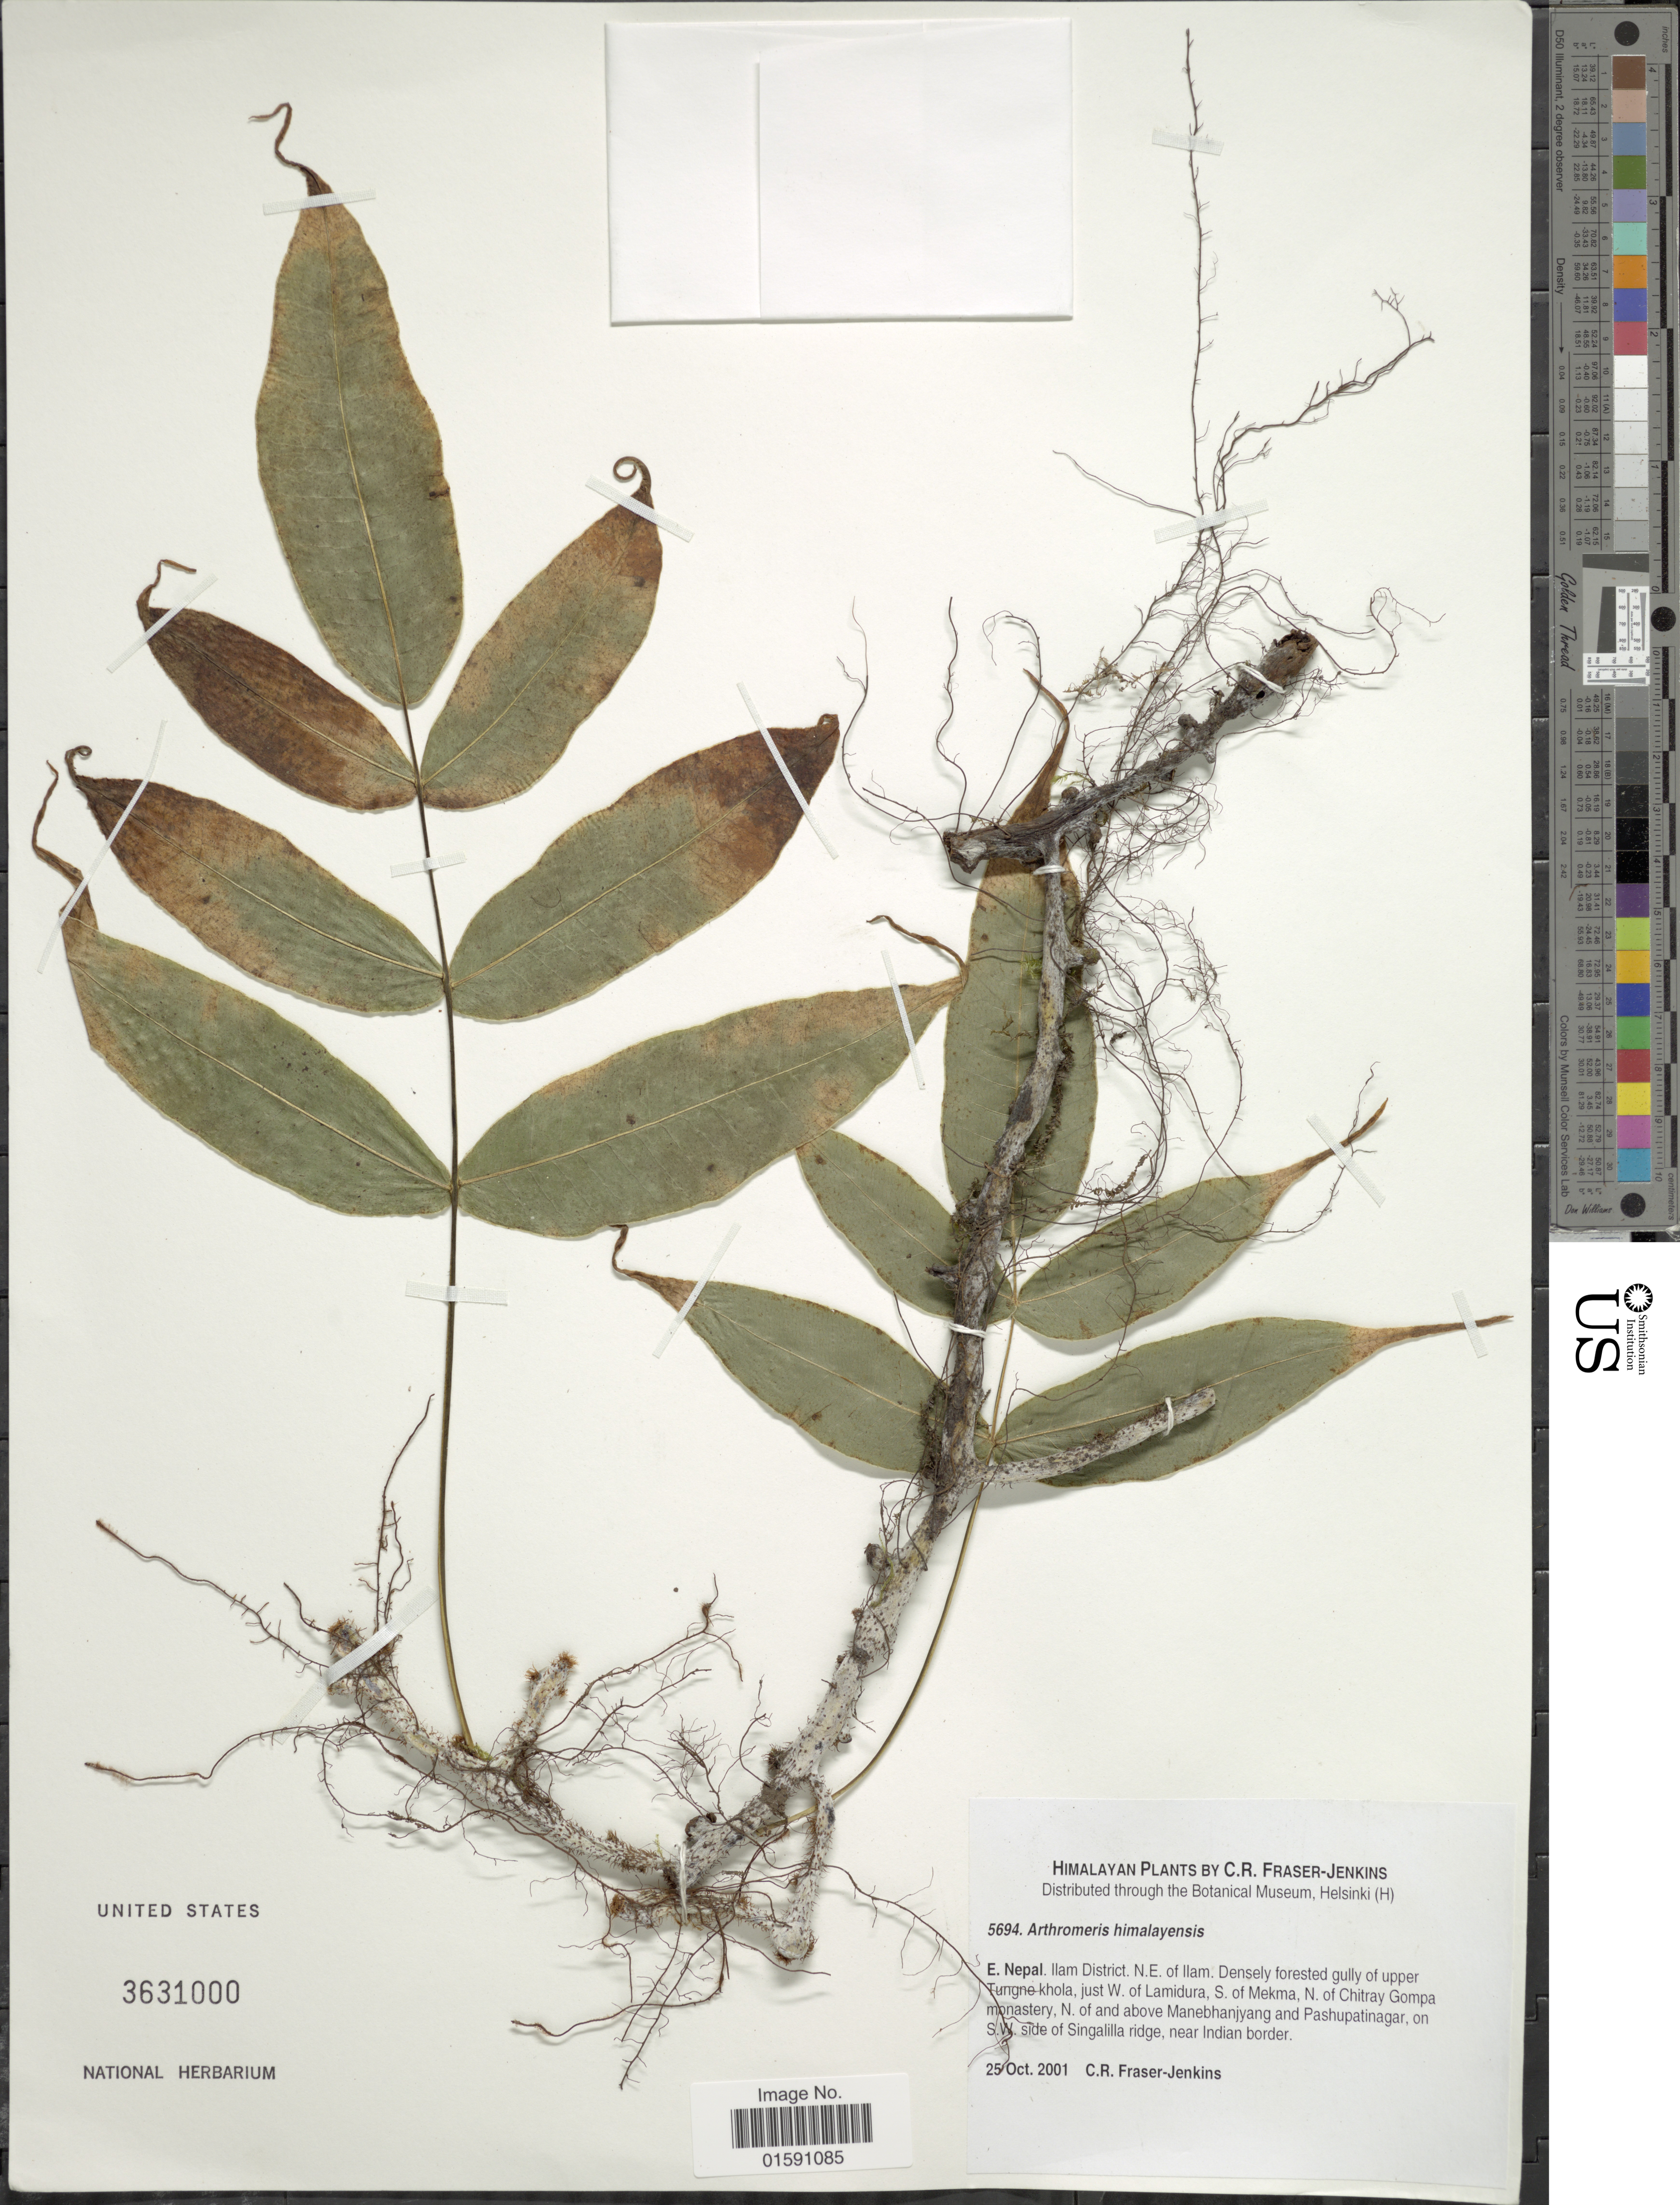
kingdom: Plantae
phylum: Tracheophyta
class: Polypodiopsida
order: Polypodiales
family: Polypodiaceae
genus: Arthromeris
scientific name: Arthromeris himalayensis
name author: (Hook.) Ching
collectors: C. R. Fraser-Jenkins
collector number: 5694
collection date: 2001-10-25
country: Nepal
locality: E. Nepal. Ilam District, N.E. of Ilam. Densely forested gully of upper Tungne khola, just W. of Lamidura,, S. of Mekma, N. of Chitray Gompa monastry, N. of and above Manebhanjyang and Pashupatinagar, on S. W. side of Singalilla ridge, near Indian border. Himalaya.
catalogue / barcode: US 3631000